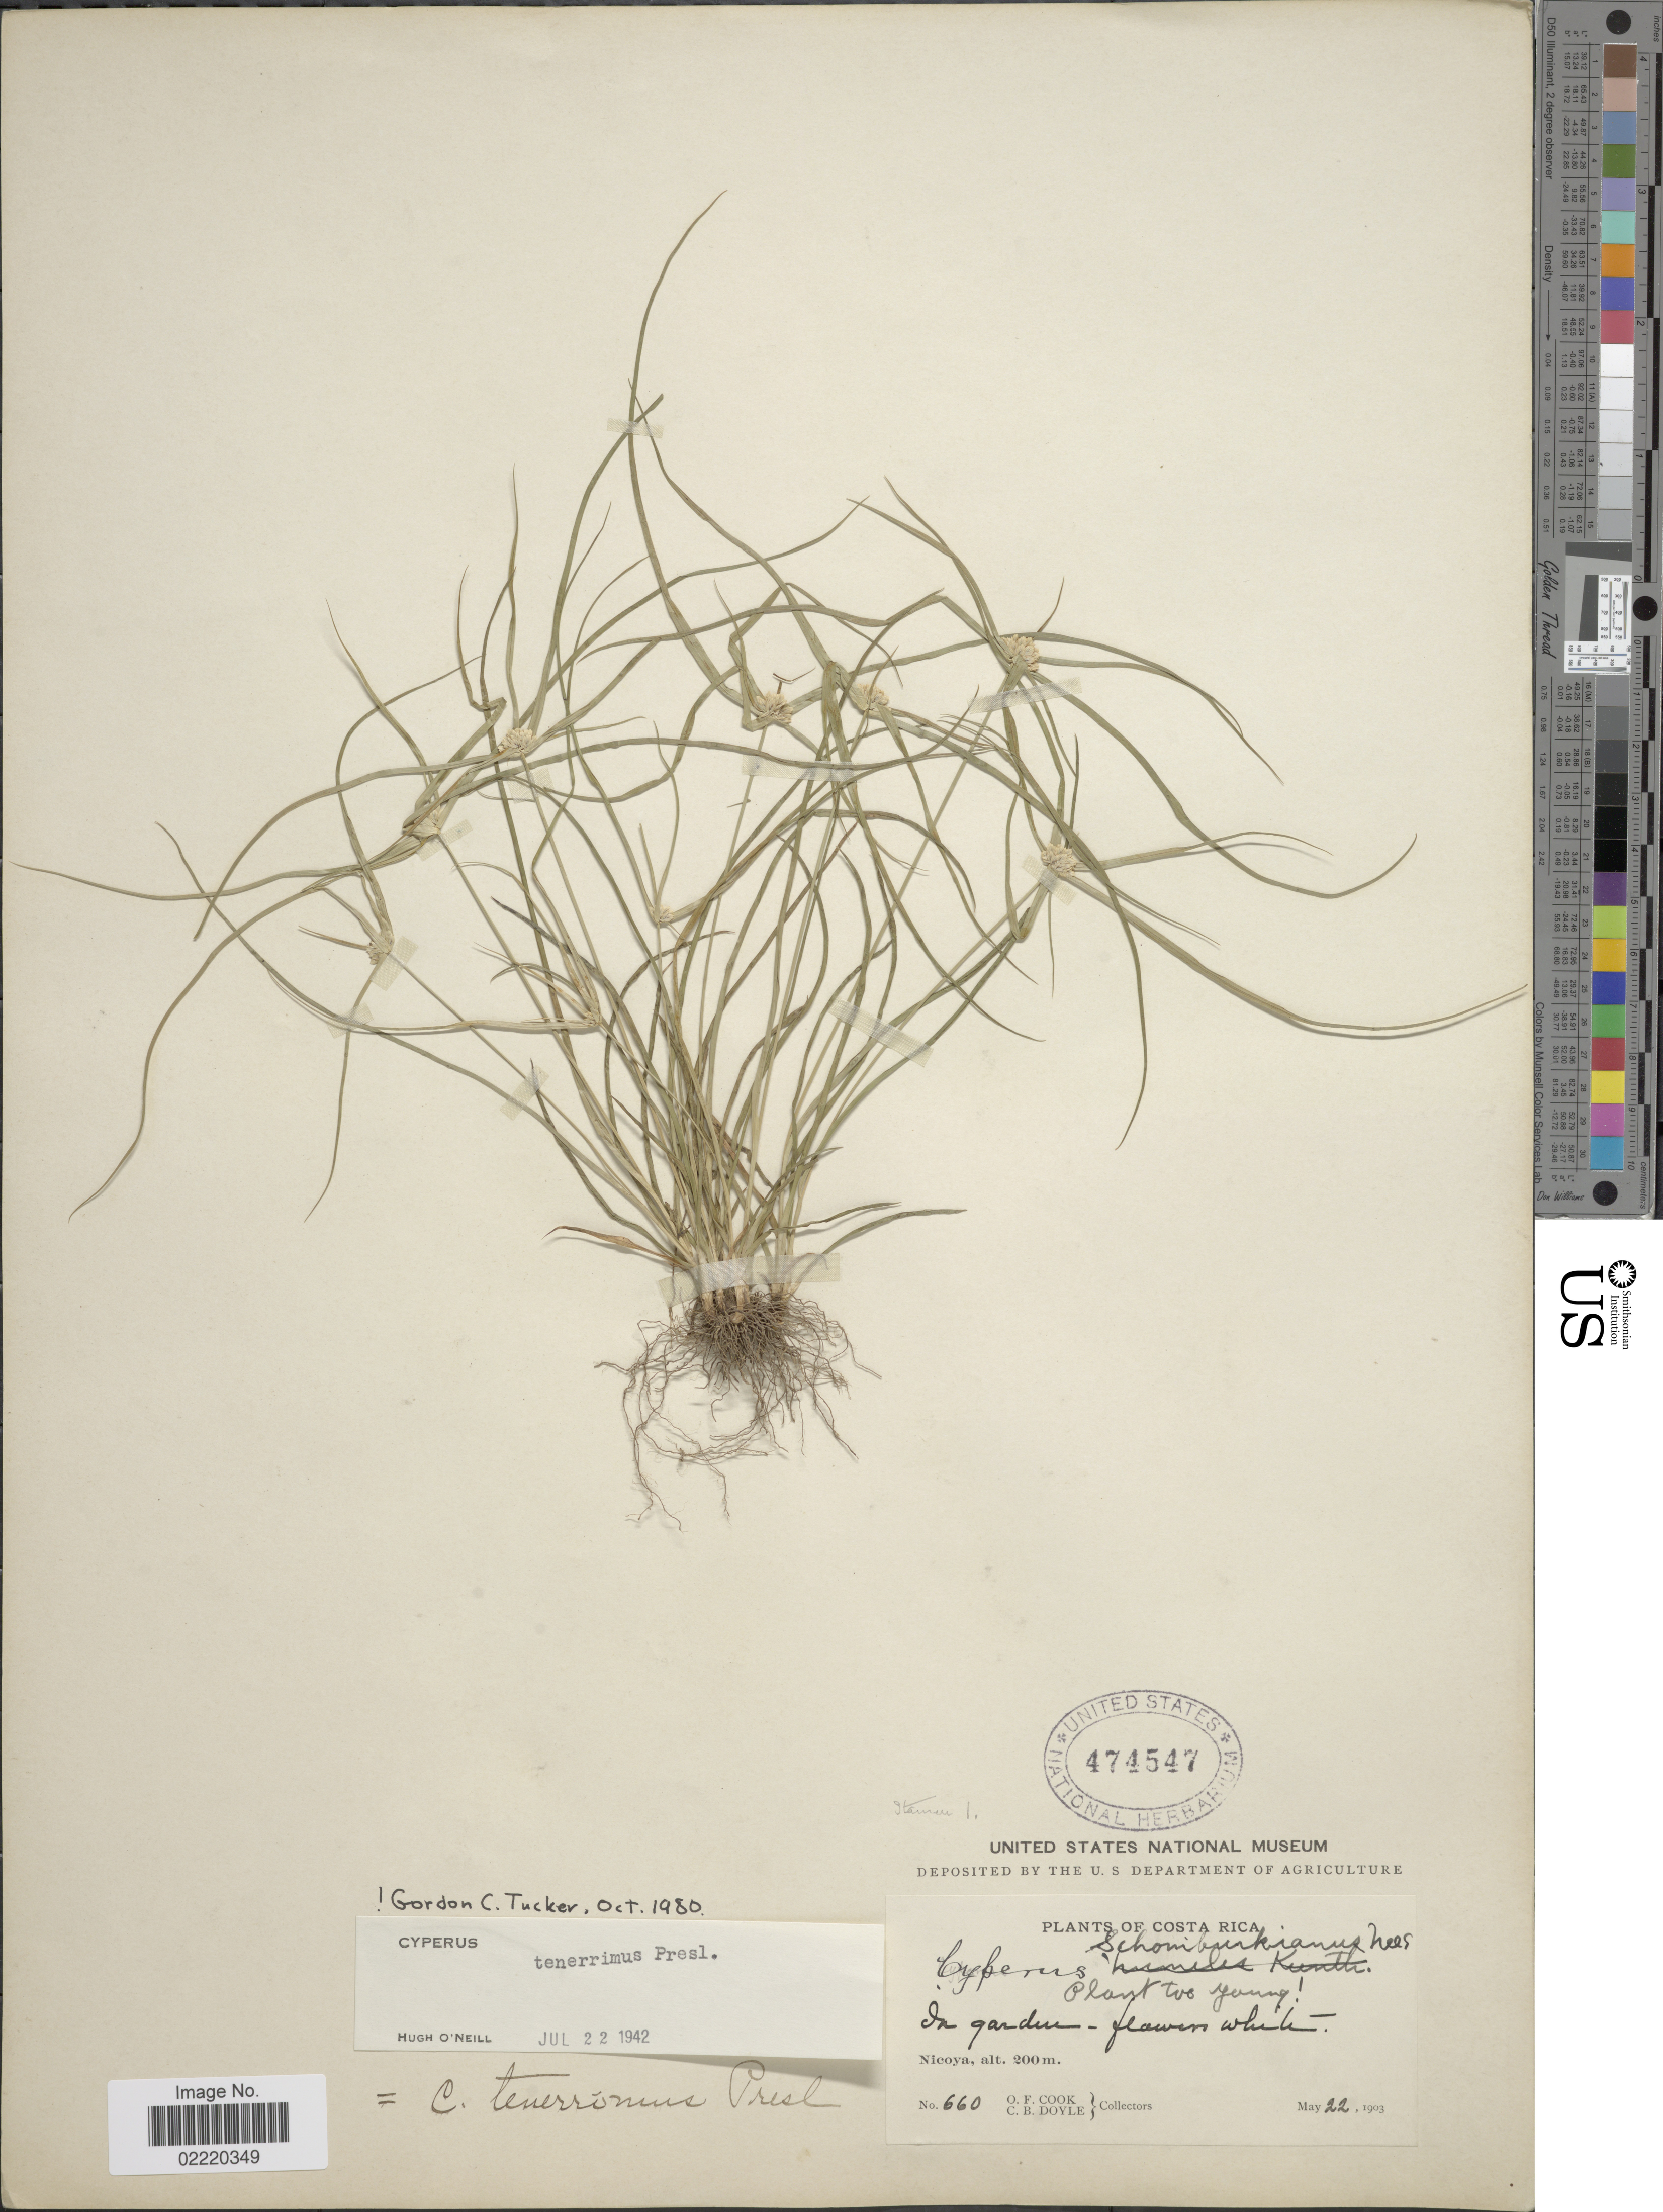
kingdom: Plantae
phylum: Tracheophyta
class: Liliopsida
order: Poales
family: Cyperaceae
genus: Cyperus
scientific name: Cyperus tenerrimus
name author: J. Presl & C. Presl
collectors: O. F. Cook & C. Doyle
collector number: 660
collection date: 1903-05-22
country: Costa Rica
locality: In garden, Nicoya.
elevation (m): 200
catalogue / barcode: US 474547